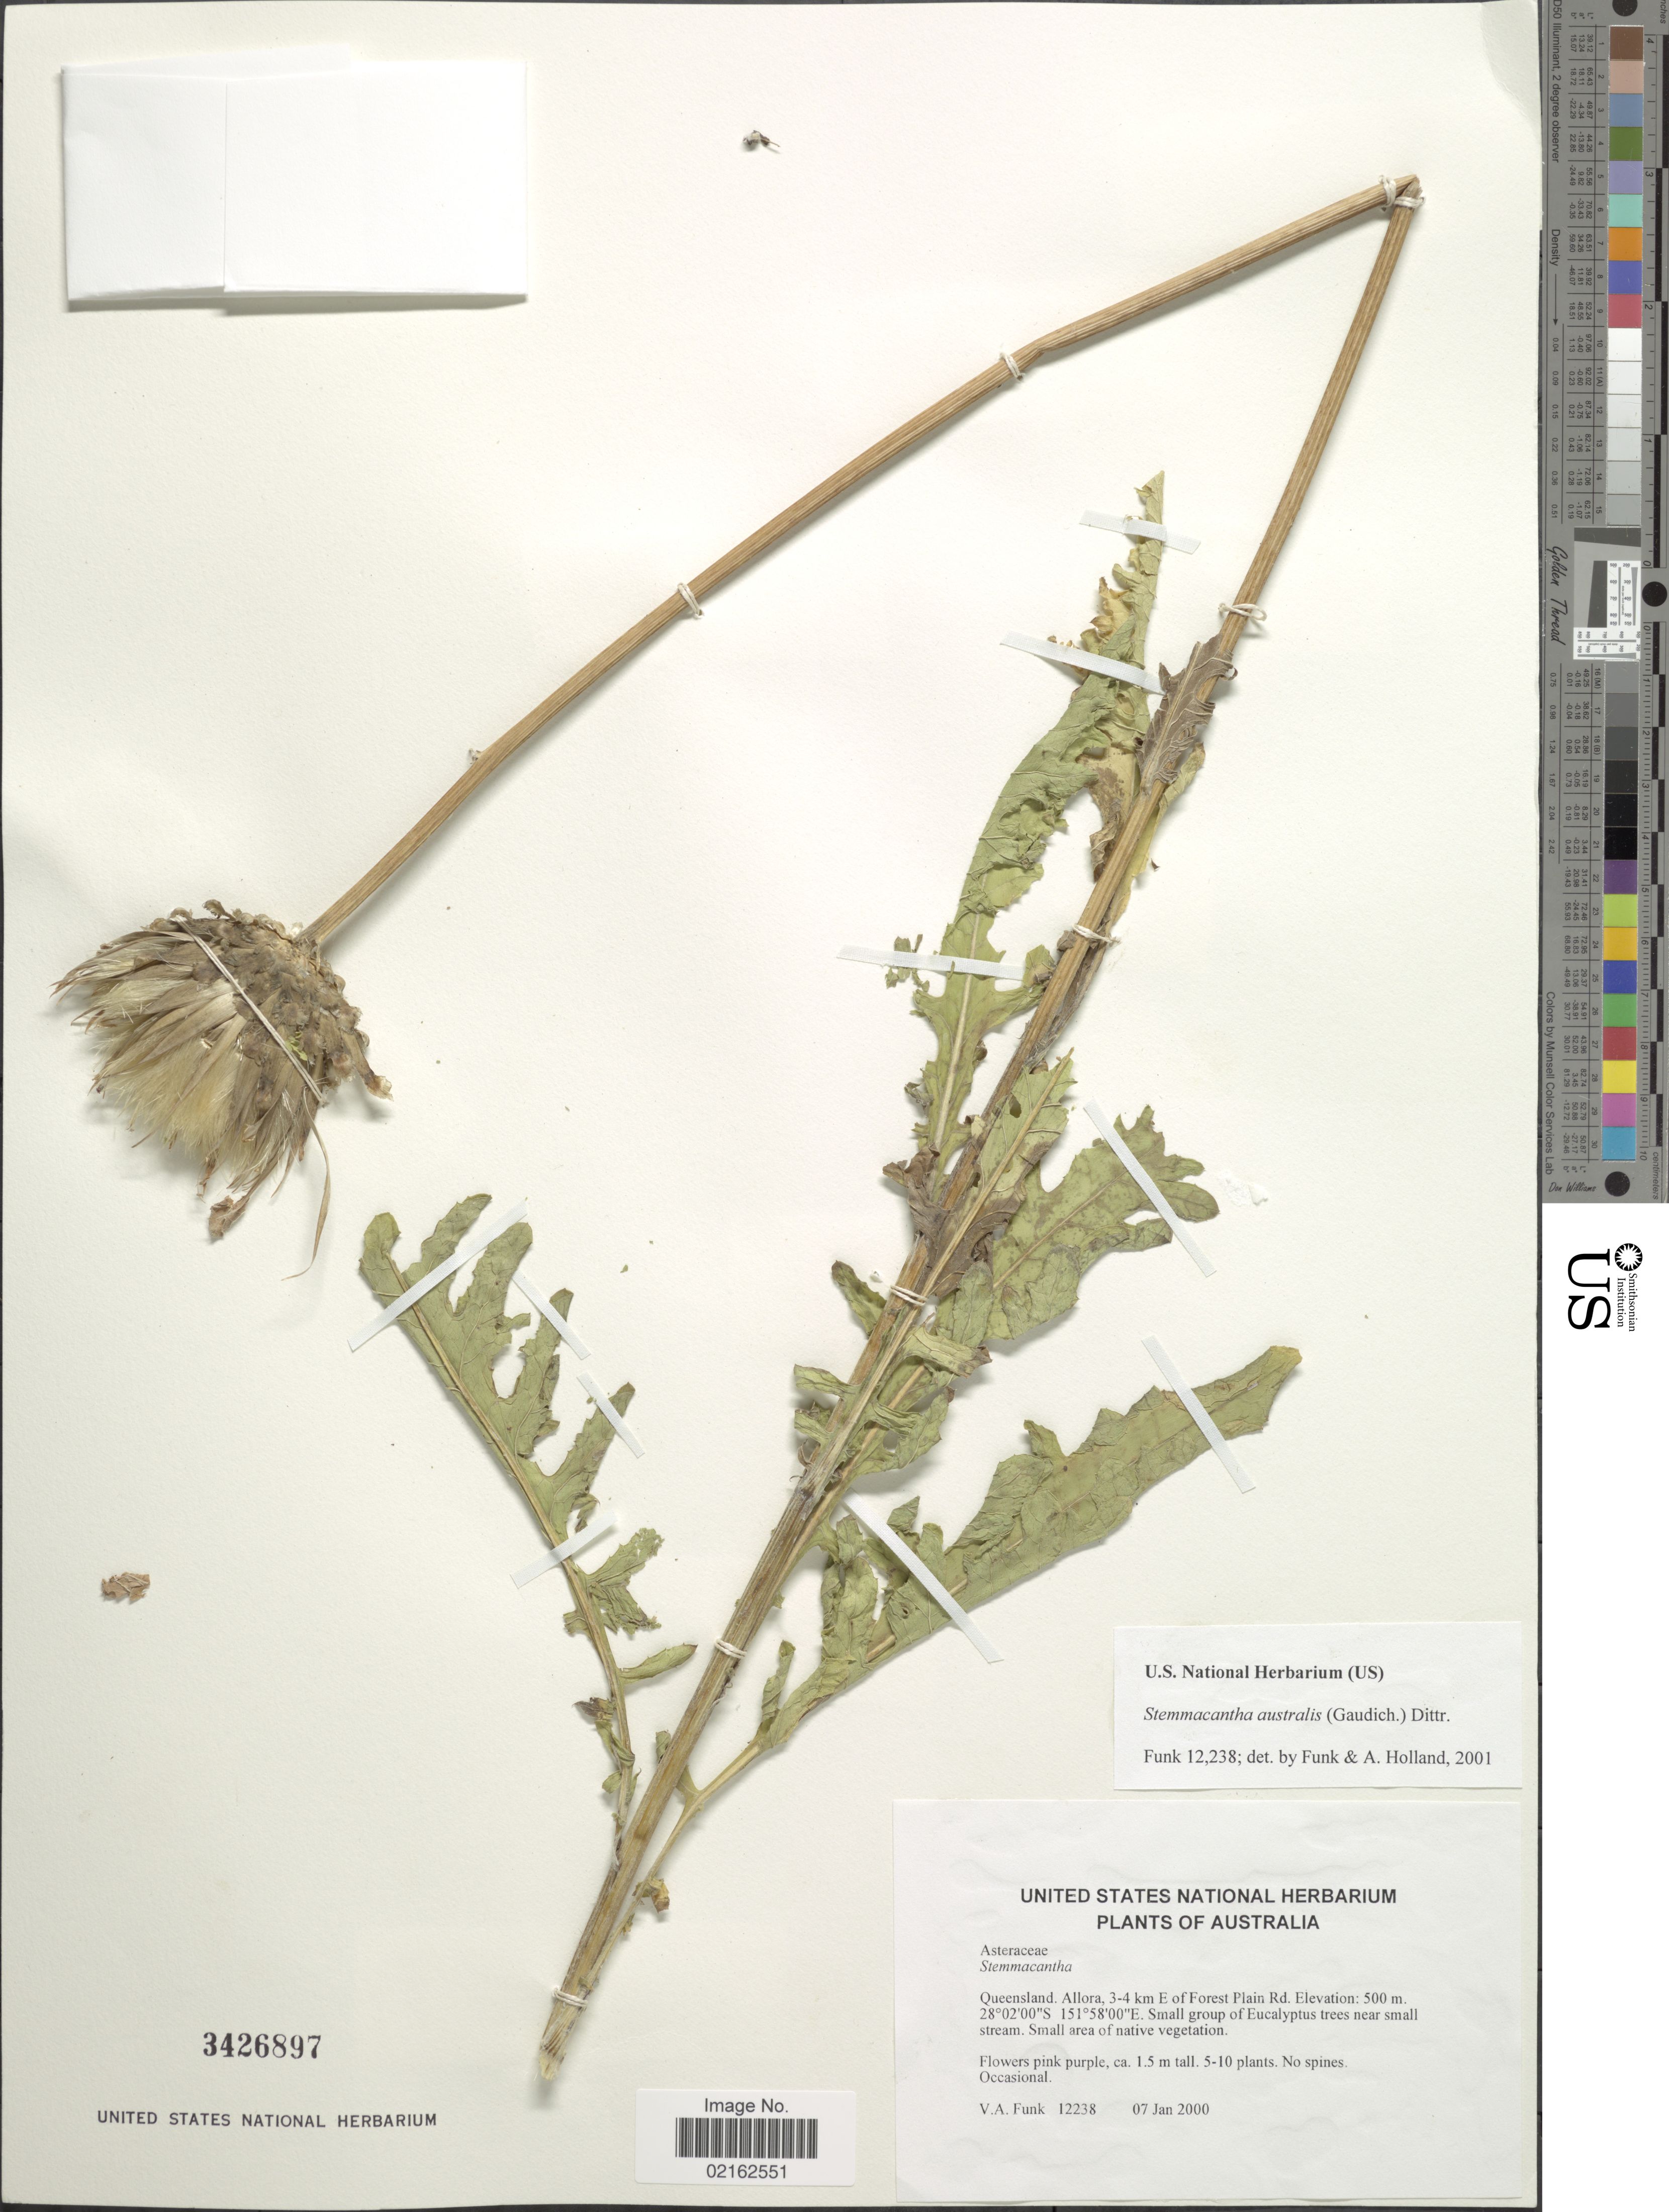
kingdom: Plantae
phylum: Tracheophyta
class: Magnoliopsida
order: Asterales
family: Asteraceae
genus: Leuzea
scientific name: Leuzea australis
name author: Gaudich.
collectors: V. Funk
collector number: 12238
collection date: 2000-01-07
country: Australia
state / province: Queensland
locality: Allora, 3-4 km E of Forest Plain Rd.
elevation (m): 500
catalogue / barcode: US 3426897